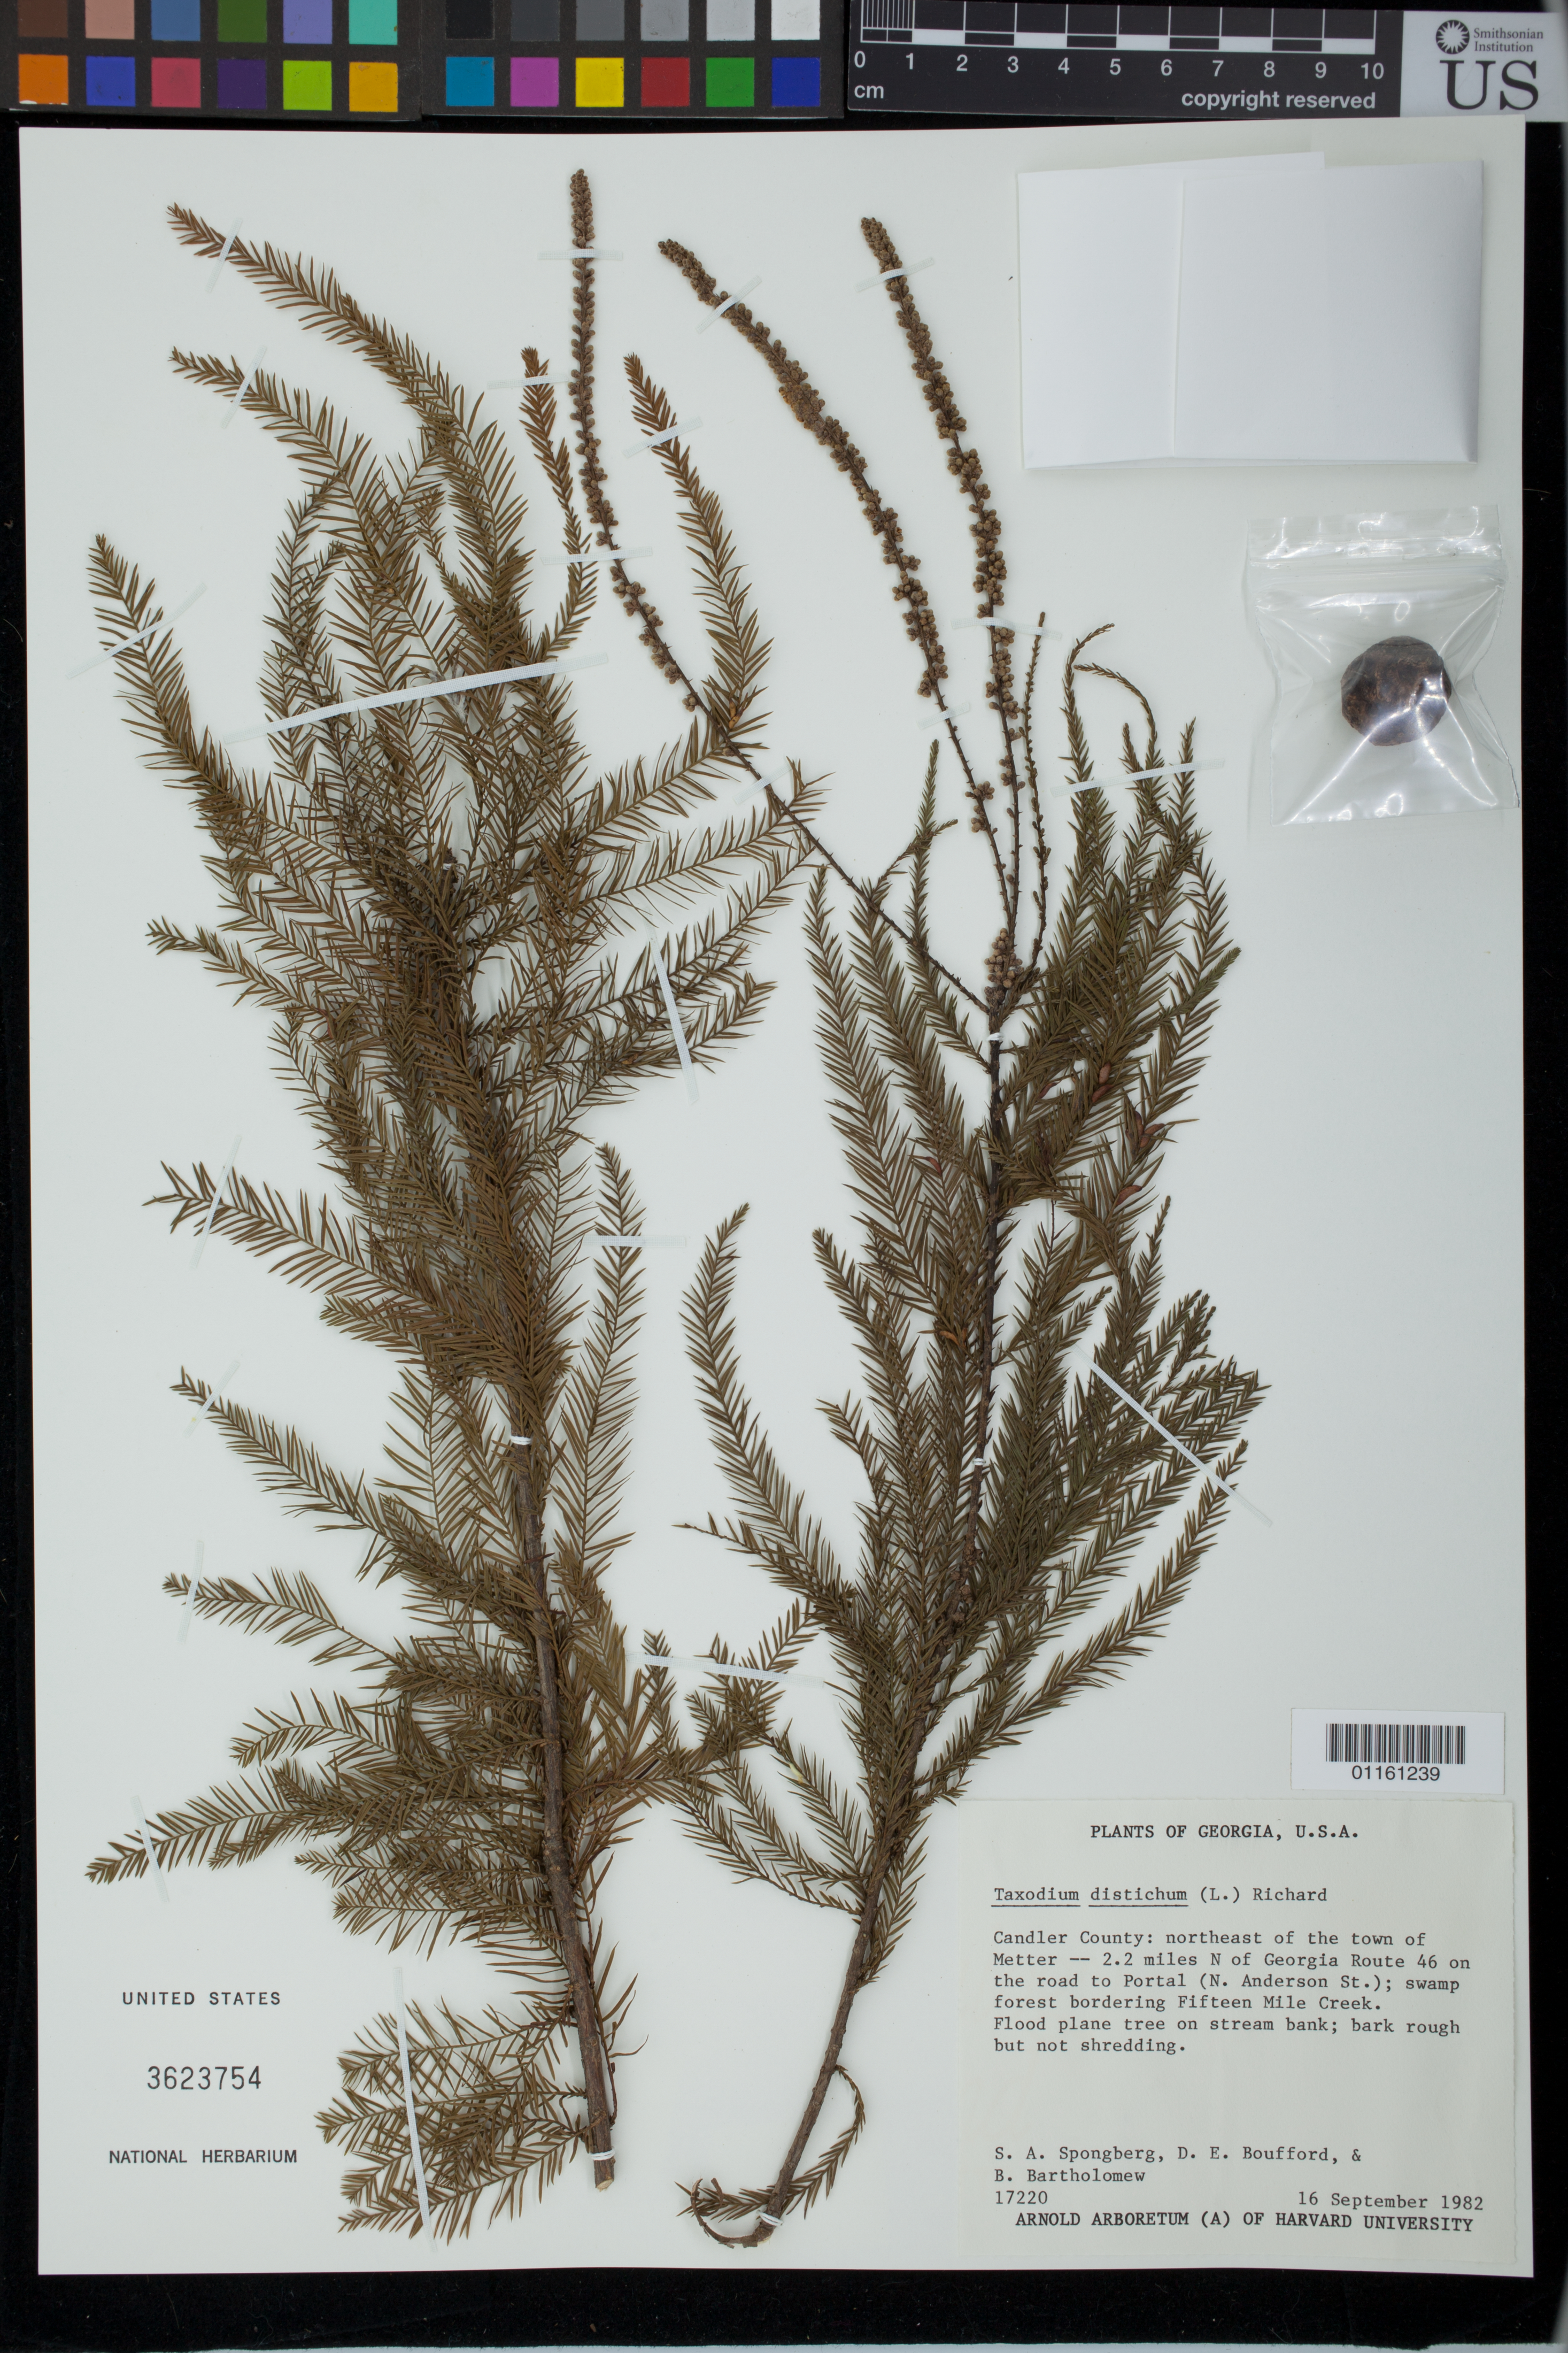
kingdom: Plantae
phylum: Tracheophyta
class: Pinopsida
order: Pinales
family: Cupressaceae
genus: Taxodium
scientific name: Taxodium distichum var. imbricarium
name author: (L.) Rich.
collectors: S. A.Spongberg, D. E. Boufford & B. Bartholomew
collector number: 17220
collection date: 1982-09-16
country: United States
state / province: Georgia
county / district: Candler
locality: Northeast of the town of Metter, 2.2 miles N of Georgia Route 46 on the road to Portal (N. Anderson St.); swamp forest bordering Fifteen Mile Creek. Flood plane tree on stream bank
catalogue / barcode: US 3623754